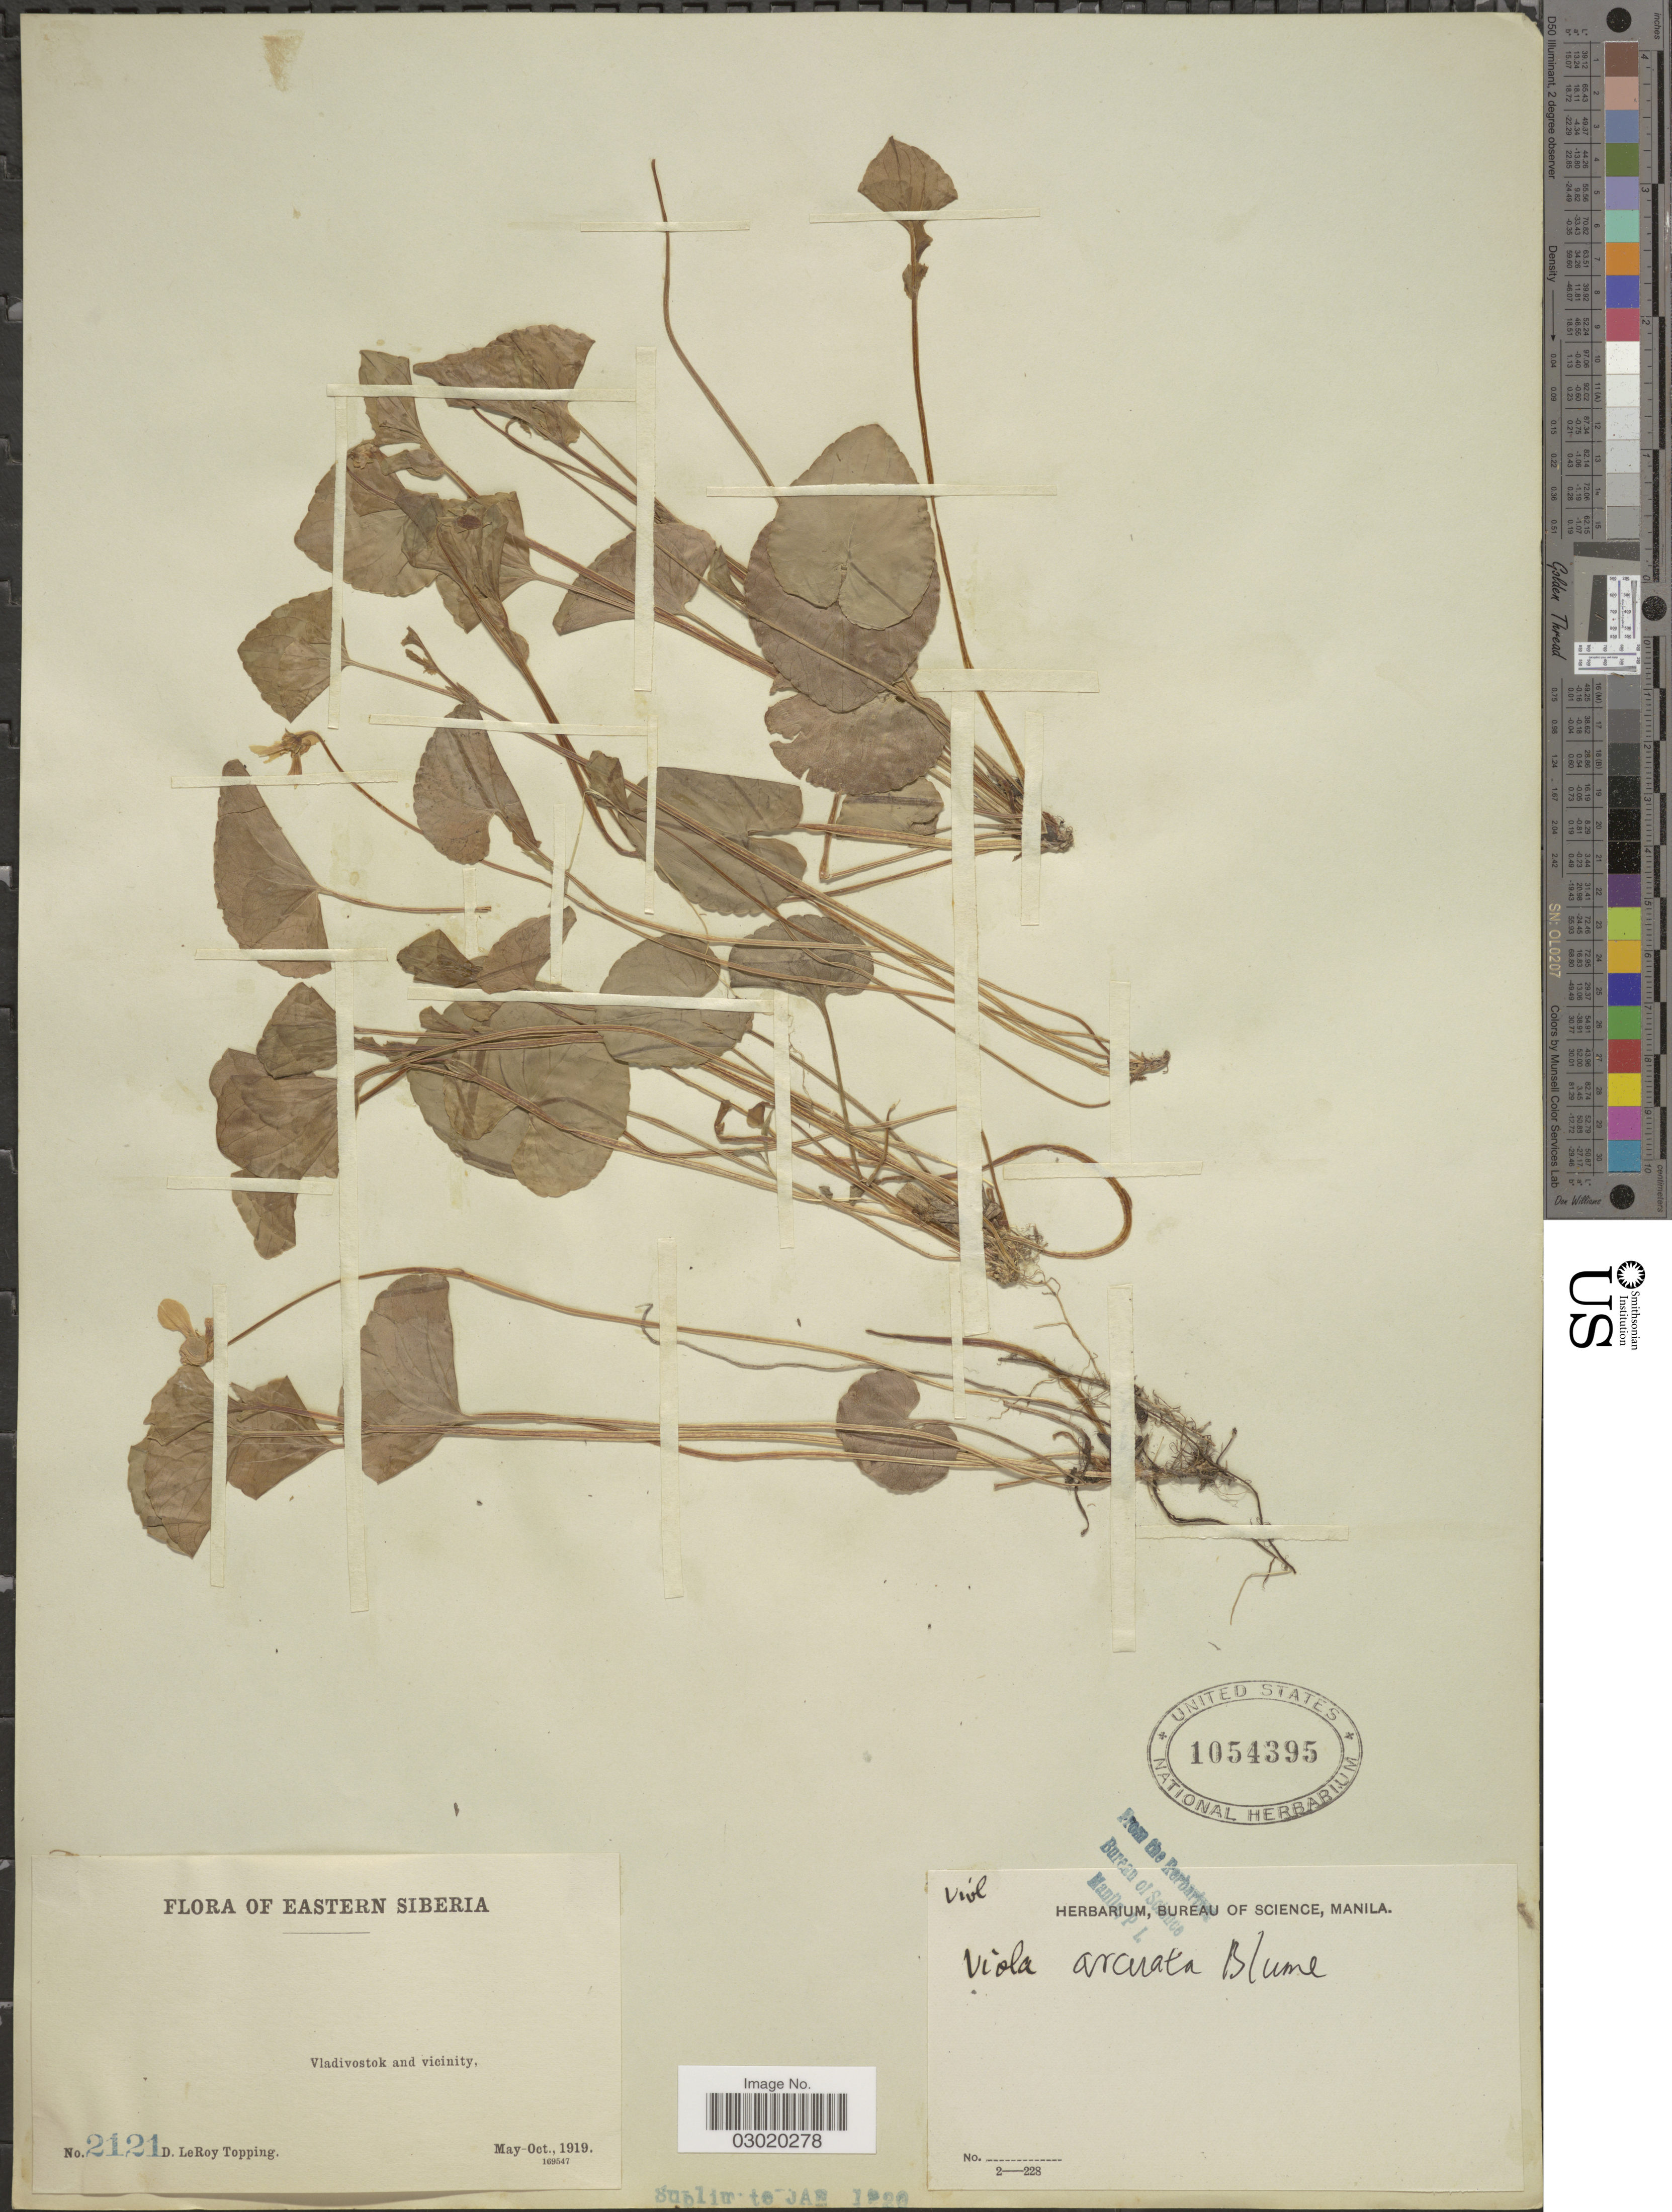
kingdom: Plantae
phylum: Tracheophyta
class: Magnoliopsida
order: Malpighiales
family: Violaceae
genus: Viola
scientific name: Viola sp.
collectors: D. L. Topping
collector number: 2121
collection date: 1919-05/1919-10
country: Russian Federation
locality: Eastern Siberia, Vladivostok and vicinity.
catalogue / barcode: US 1054395